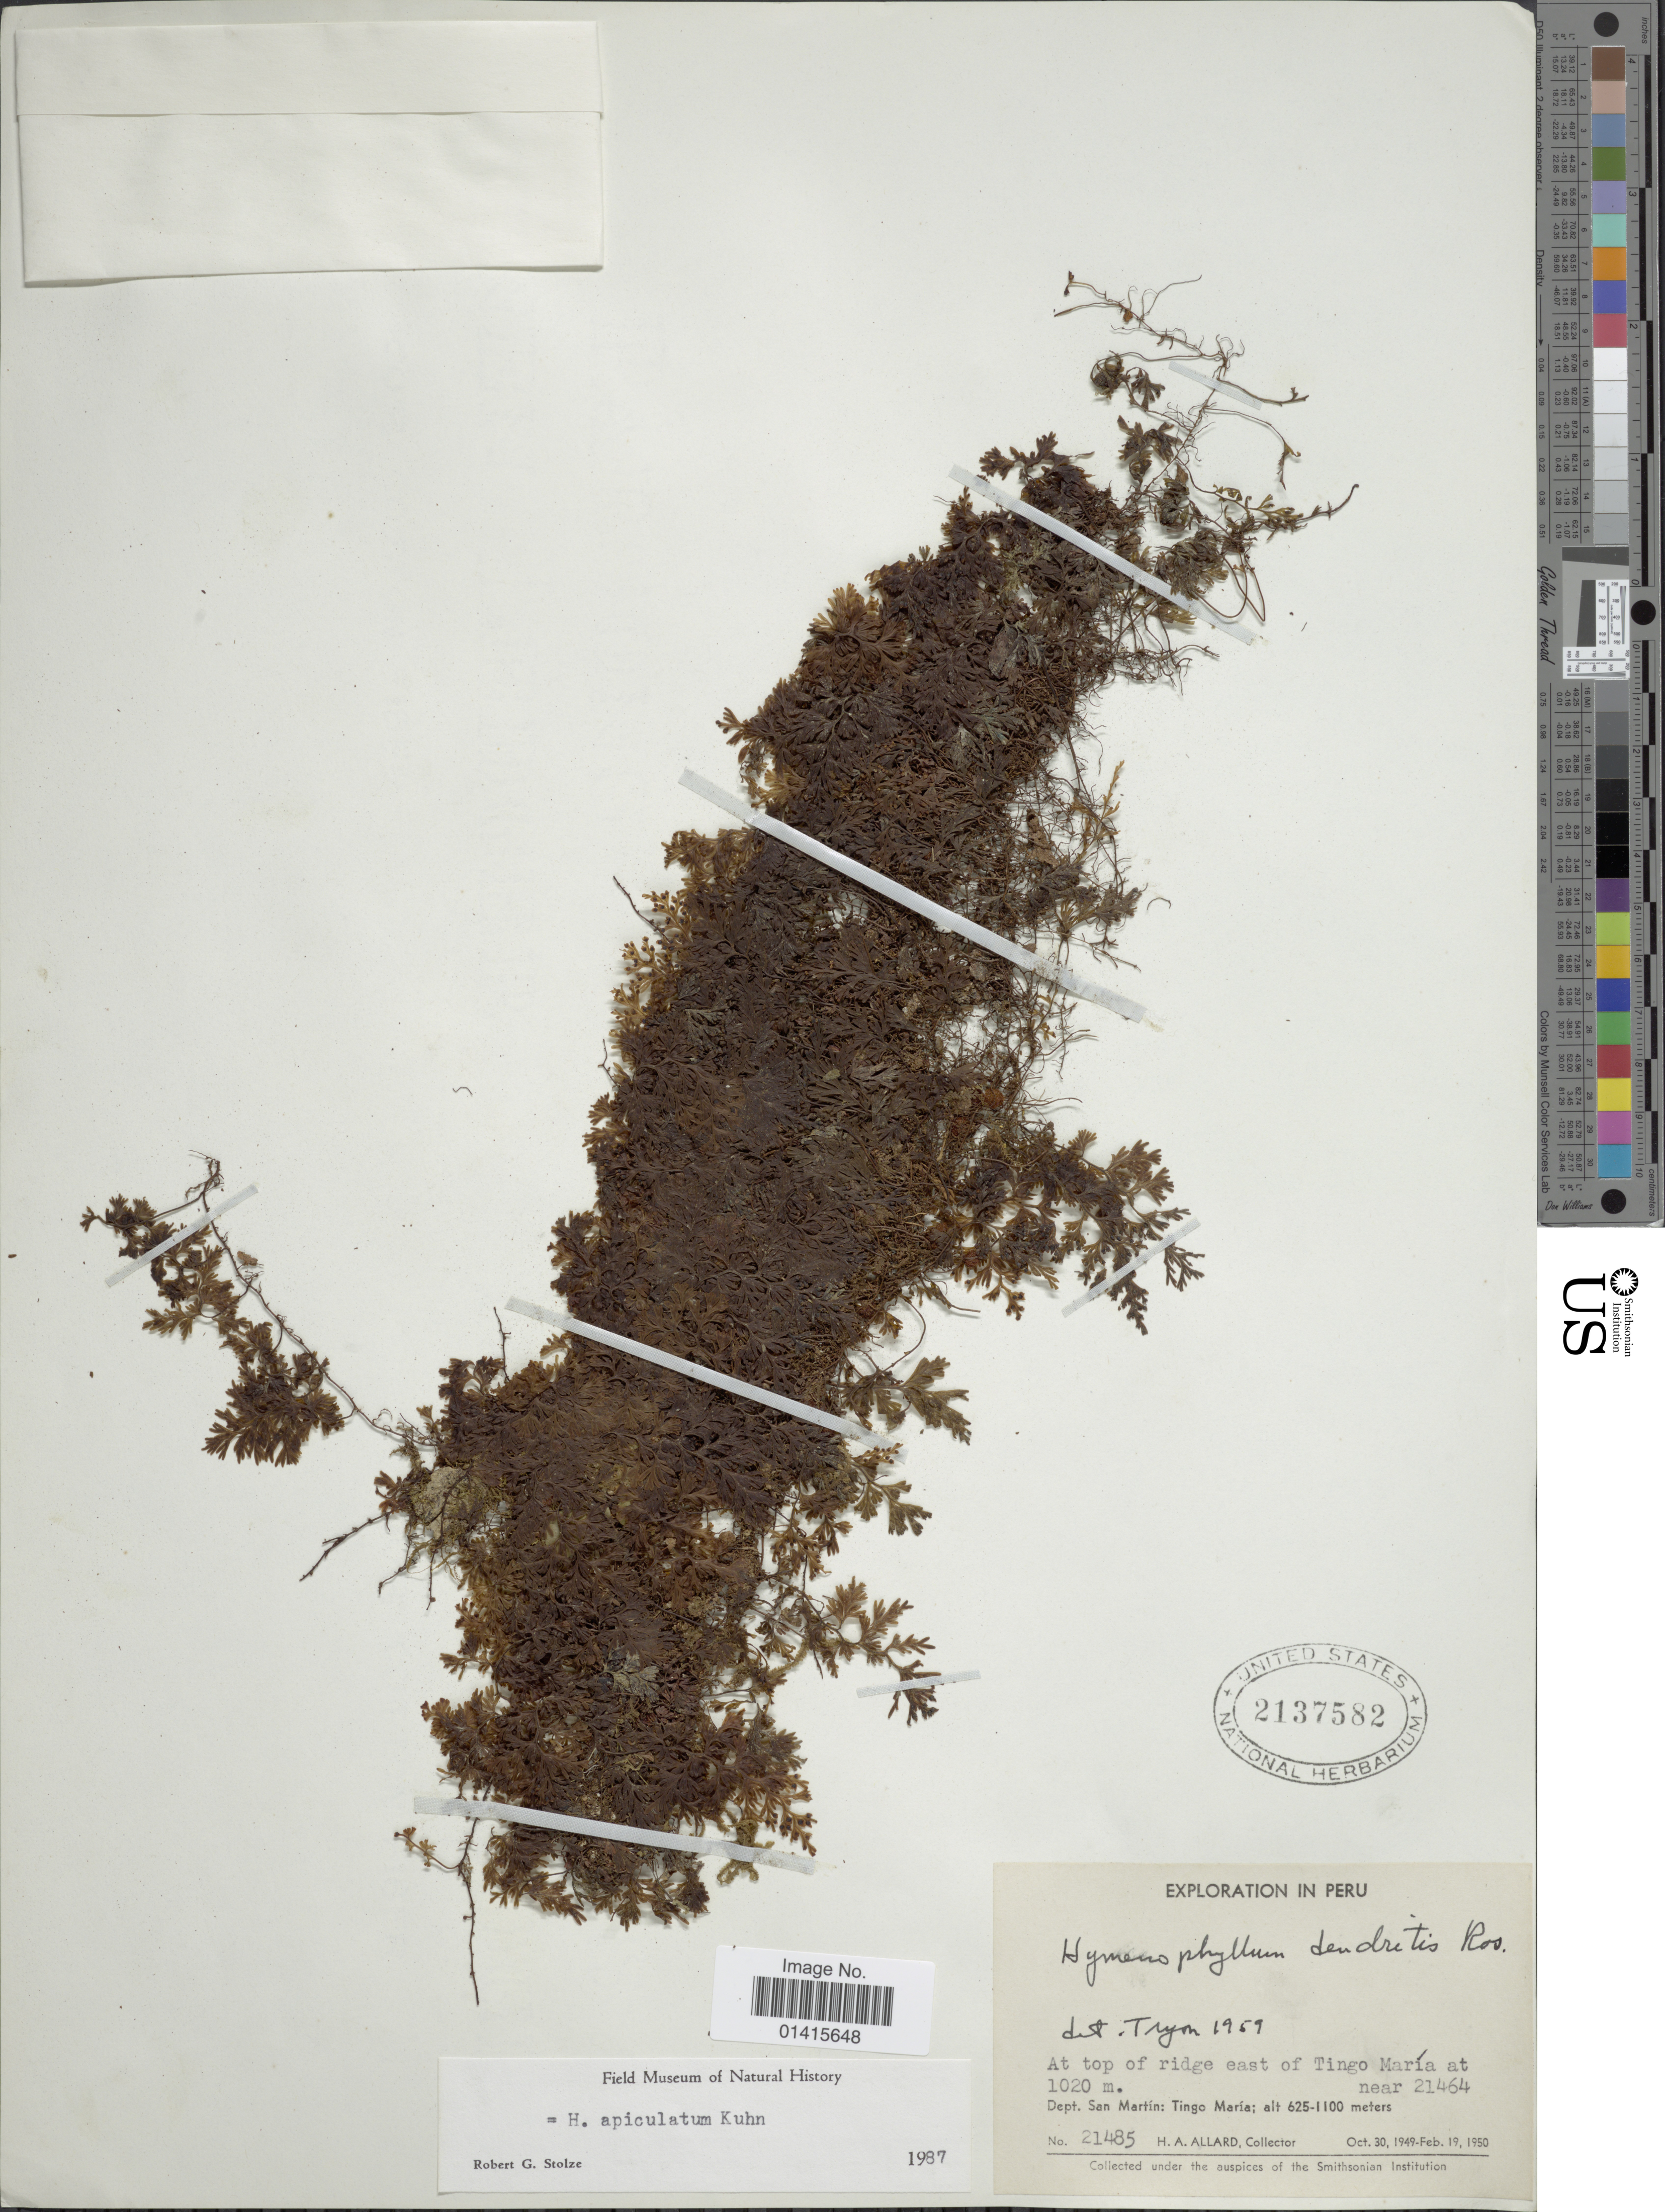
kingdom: Plantae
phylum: Tracheophyta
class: Polypodiopsida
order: Hymenophyllales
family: Hymenophyllaceae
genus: Hymenophyllum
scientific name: Hymenophyllum apiculatum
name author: Mett. ex Kuhn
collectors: H. A. Allard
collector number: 21485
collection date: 1949-10-30/1950-02-19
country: Peru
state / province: San Martín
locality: At top of ridge East of Tingo Mariá near 21464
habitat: at top of ridge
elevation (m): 1020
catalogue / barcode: US 2137582